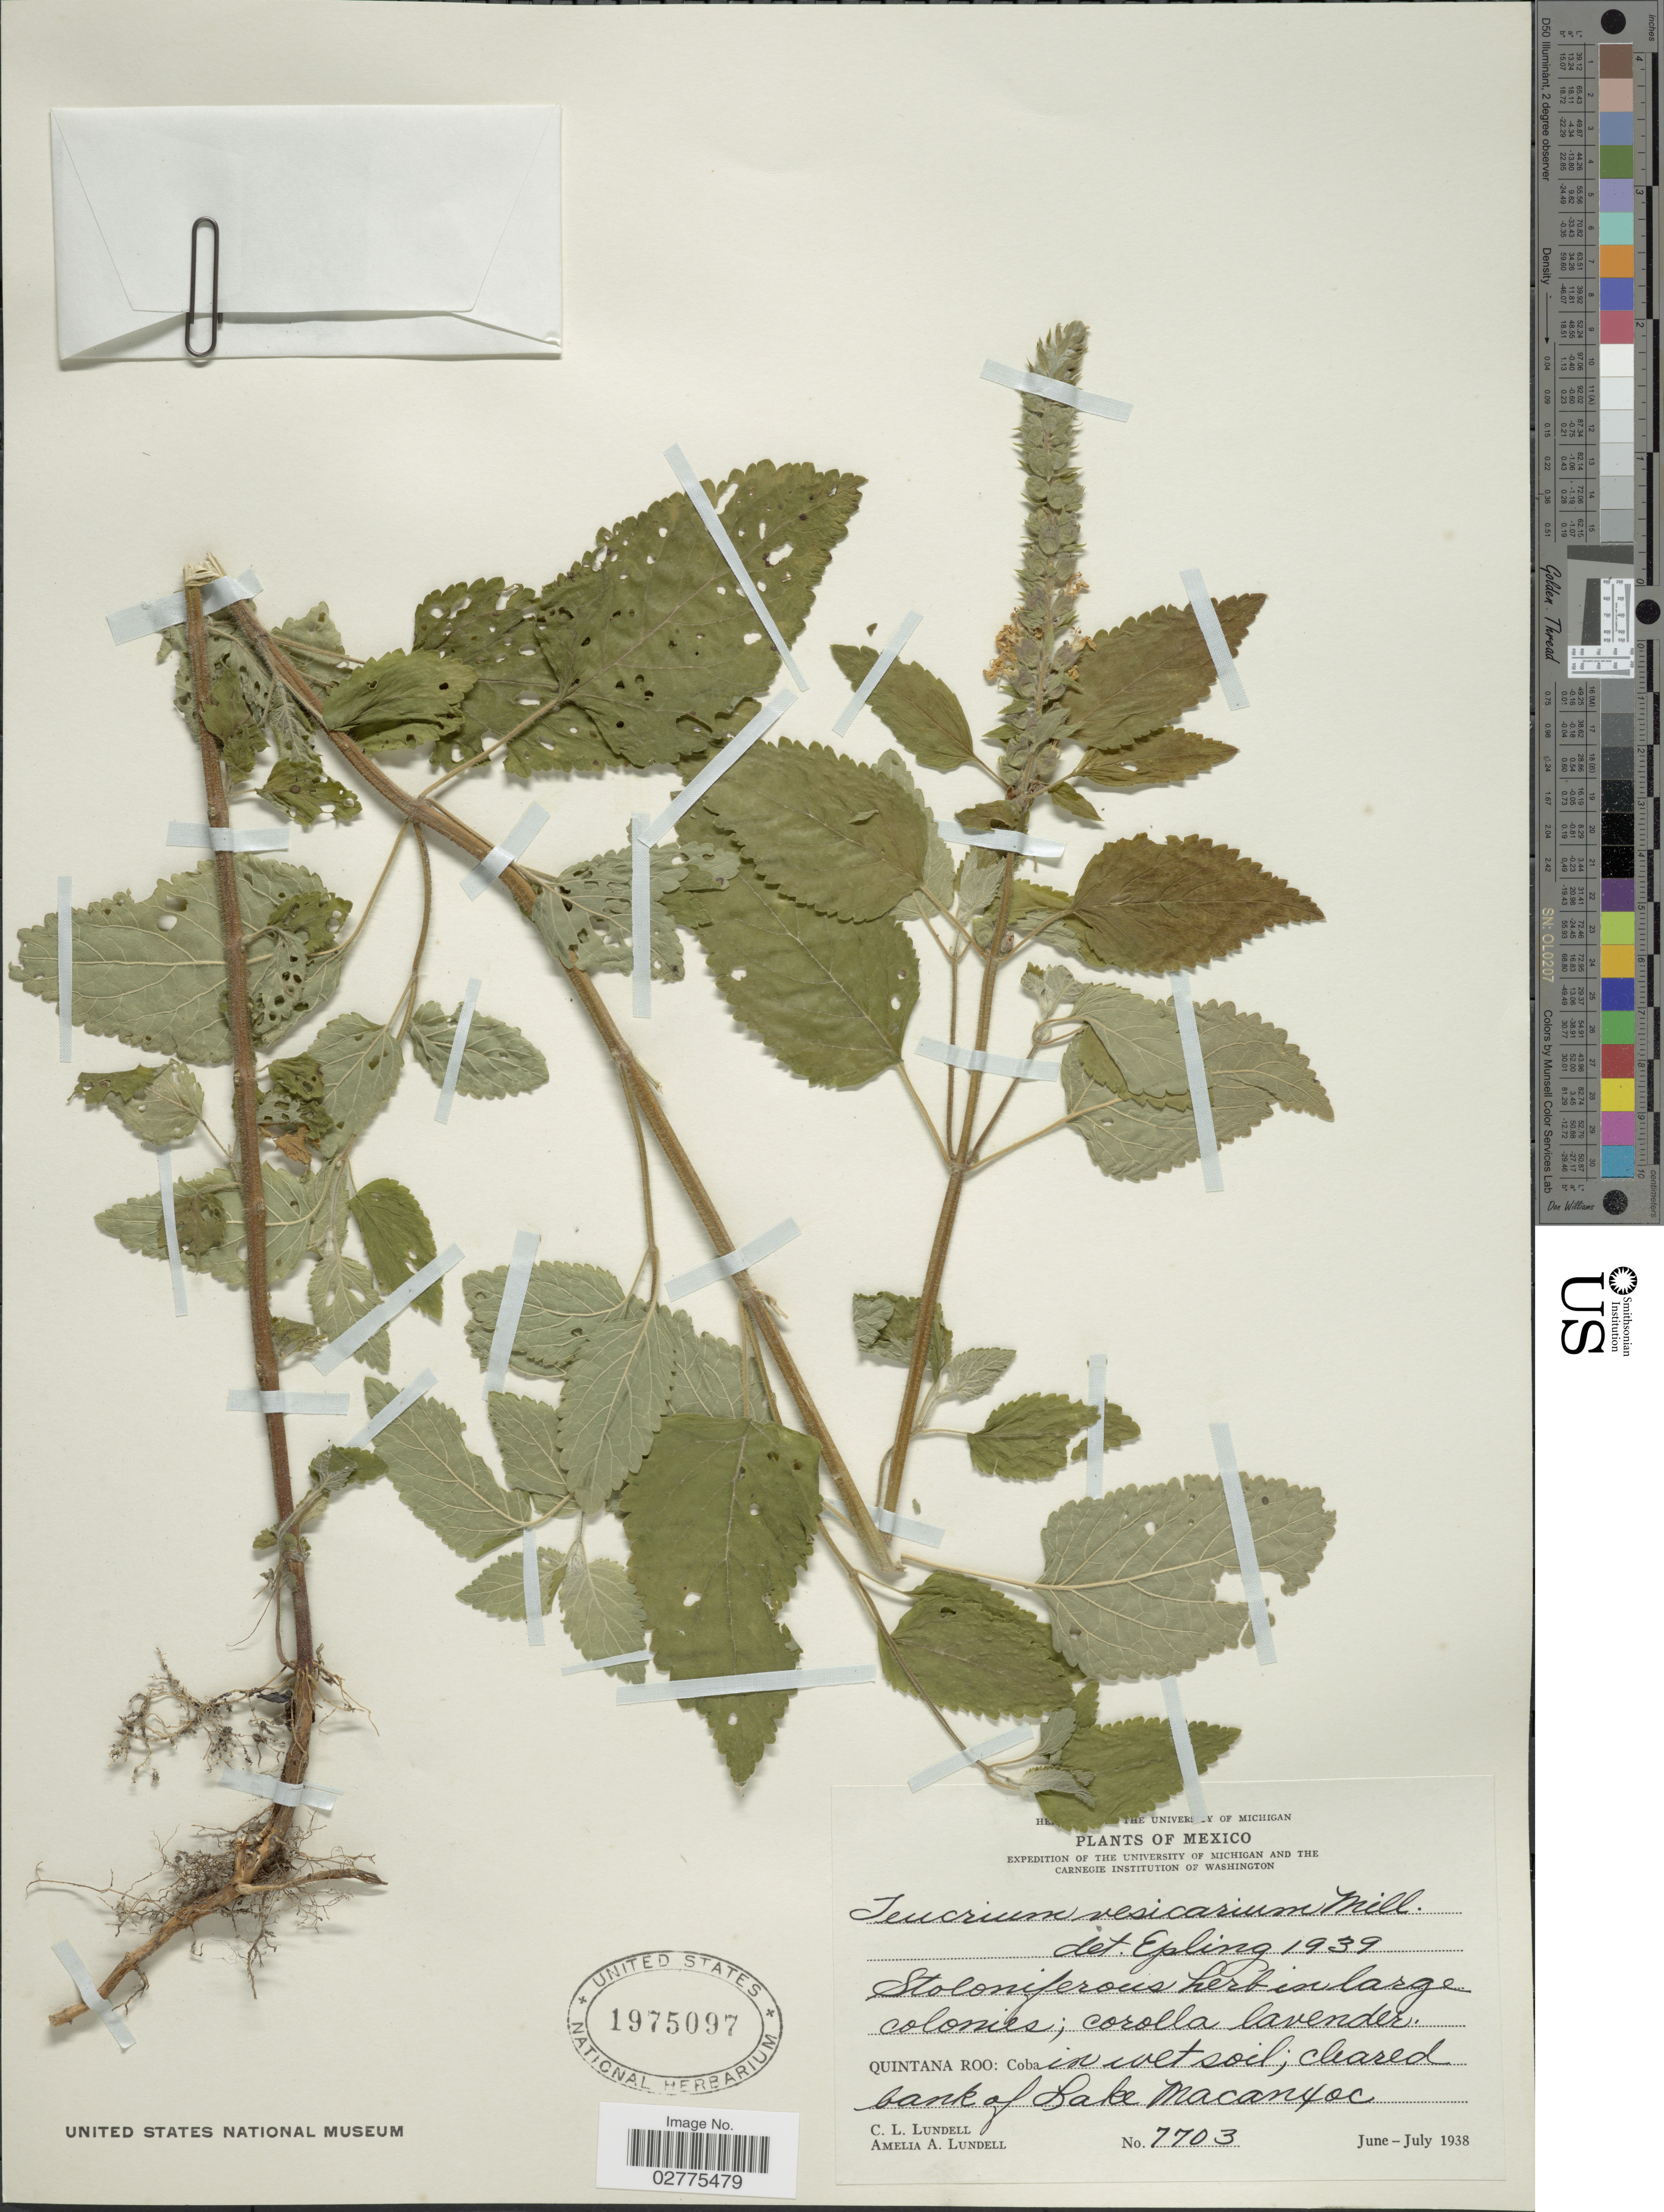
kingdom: Plantae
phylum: Tracheophyta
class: Magnoliopsida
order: Lamiales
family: Lamiaceae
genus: Teucrium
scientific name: Teucrium vesicarium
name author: Mill.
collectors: C. L. Lundell & A. A. Lundell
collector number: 7703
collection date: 1938-06/1938-07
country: Mexico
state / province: Quintana Roo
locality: Coba in wet soil; cleared bank of Lake Macanxoc.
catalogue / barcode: US 1975097